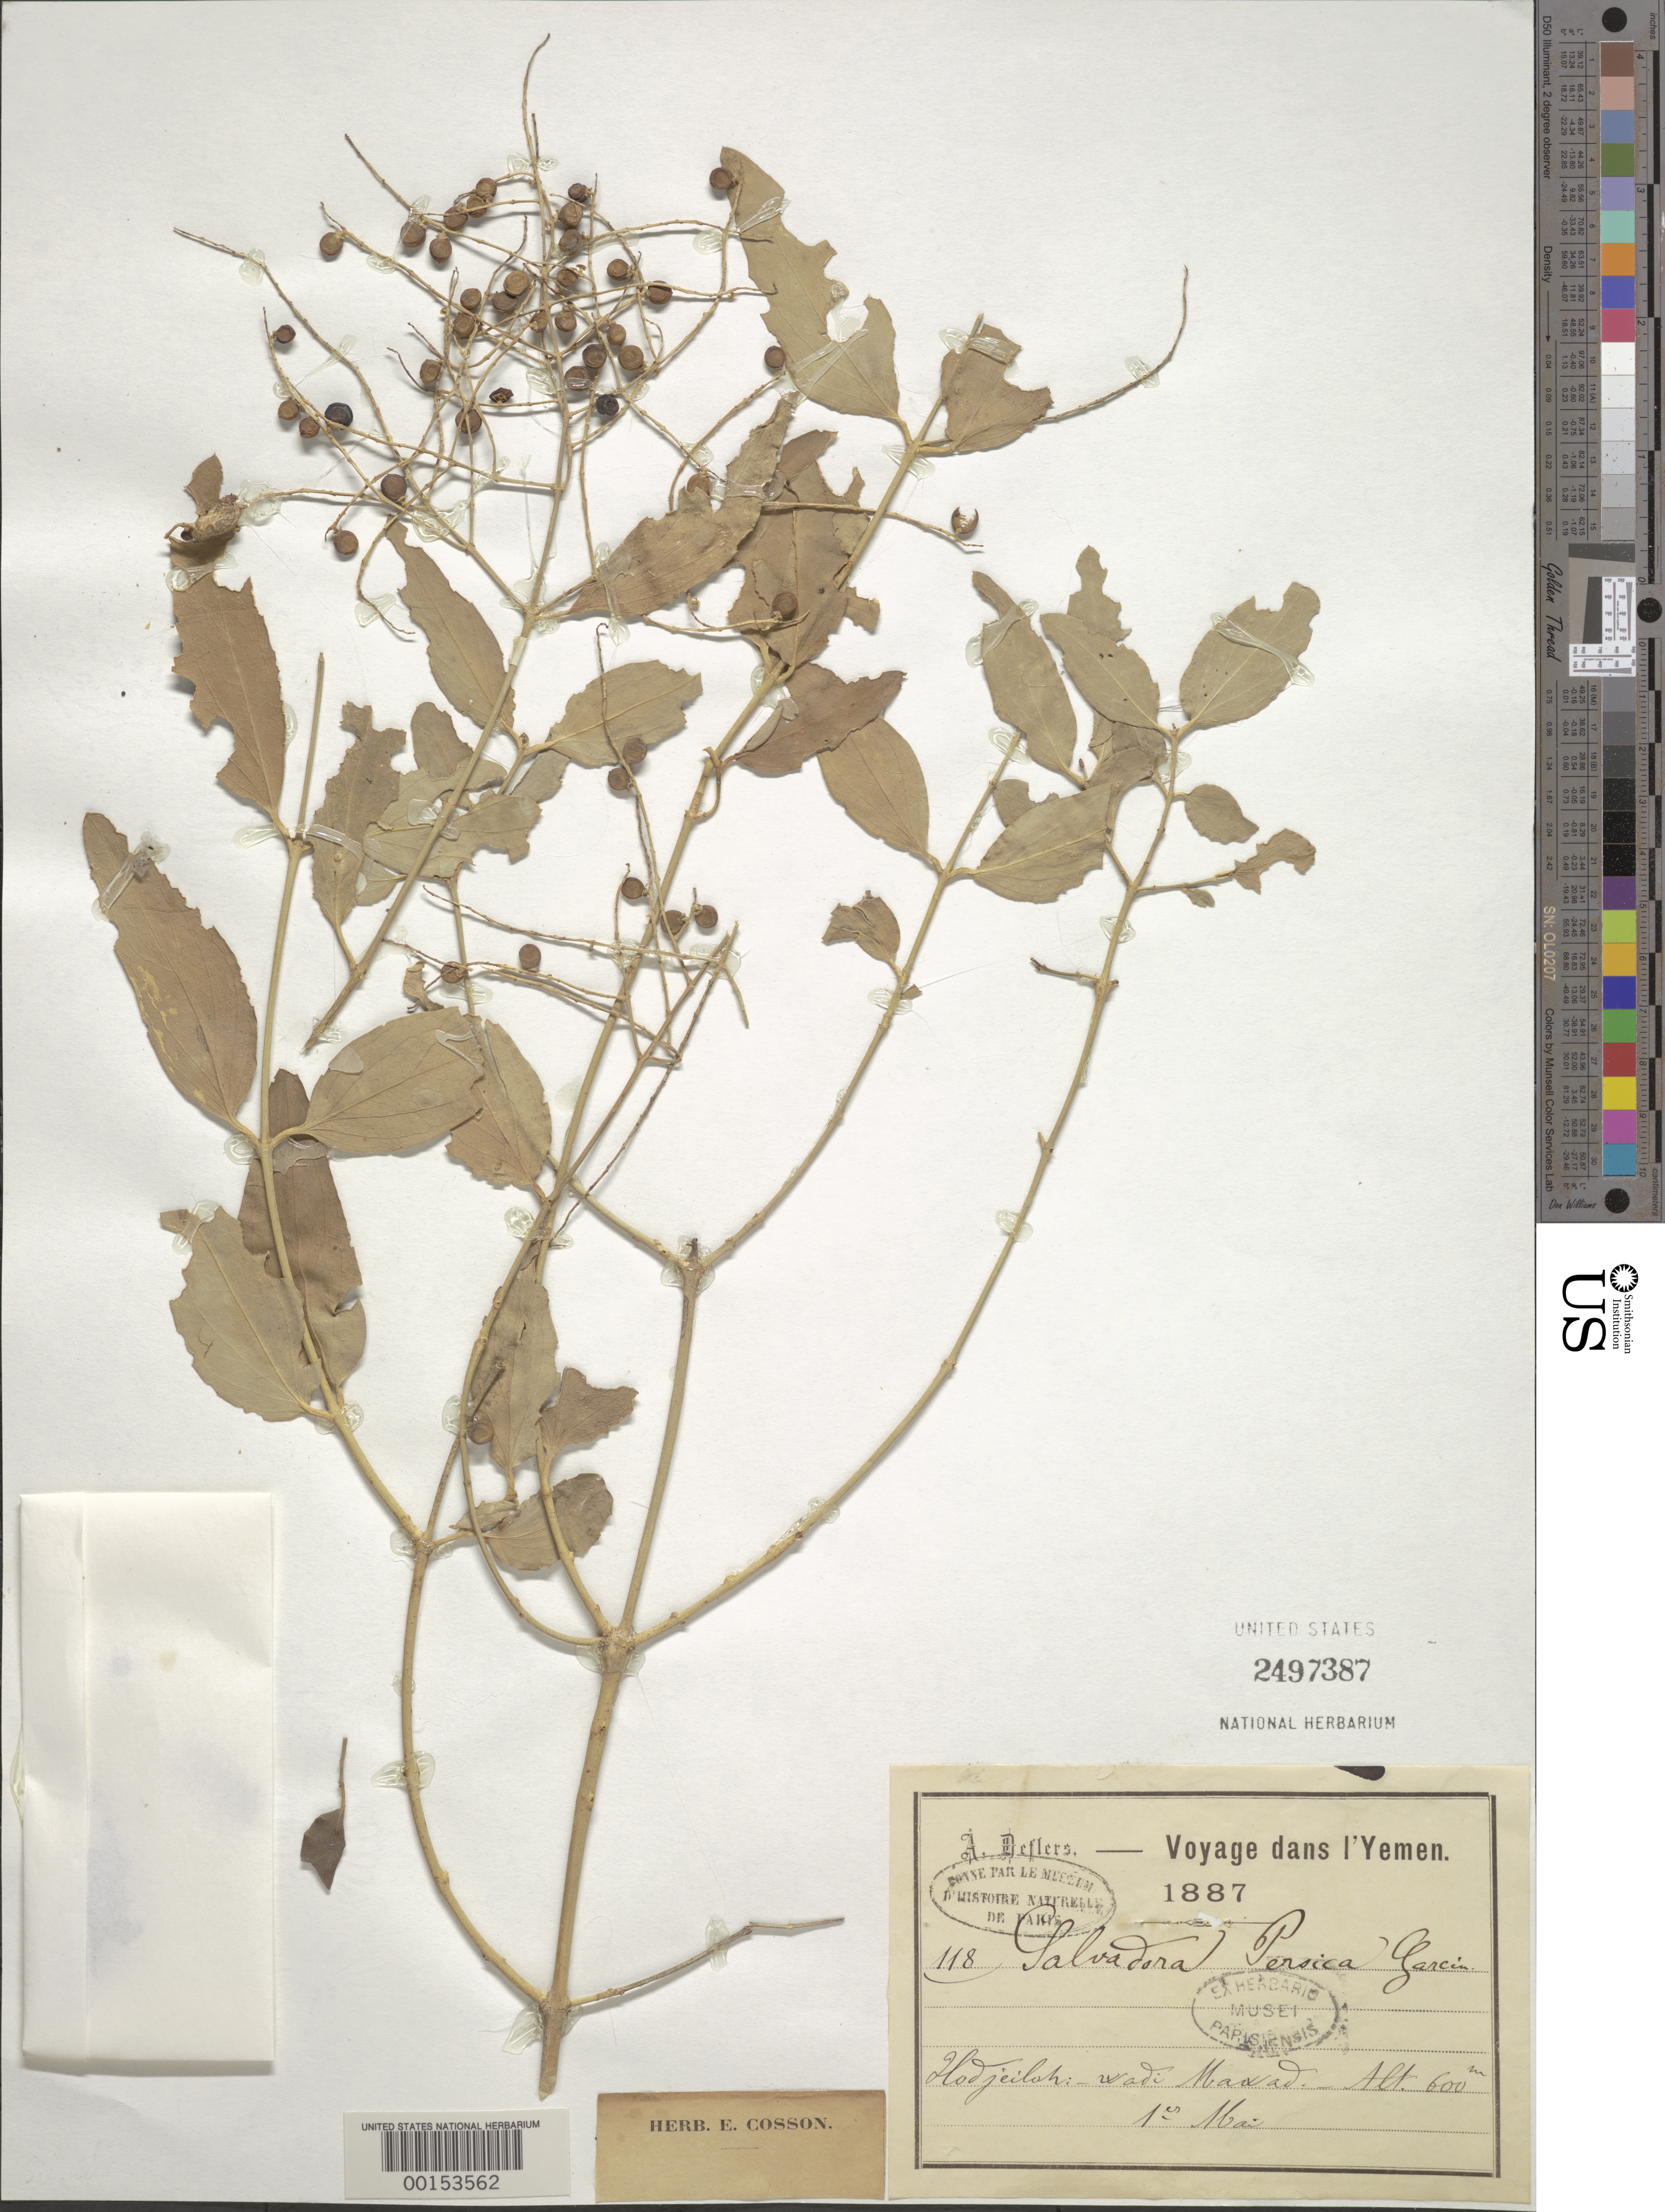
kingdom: Plantae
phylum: Tracheophyta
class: Magnoliopsida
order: Brassicales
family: Salvadoraceae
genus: Salvadora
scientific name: Salvadora persica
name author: L.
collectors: A. Deflers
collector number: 118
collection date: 1887-05-01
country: Yemen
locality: Hodjeiloh: Wadi Mawad.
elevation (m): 600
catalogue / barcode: US 2497387